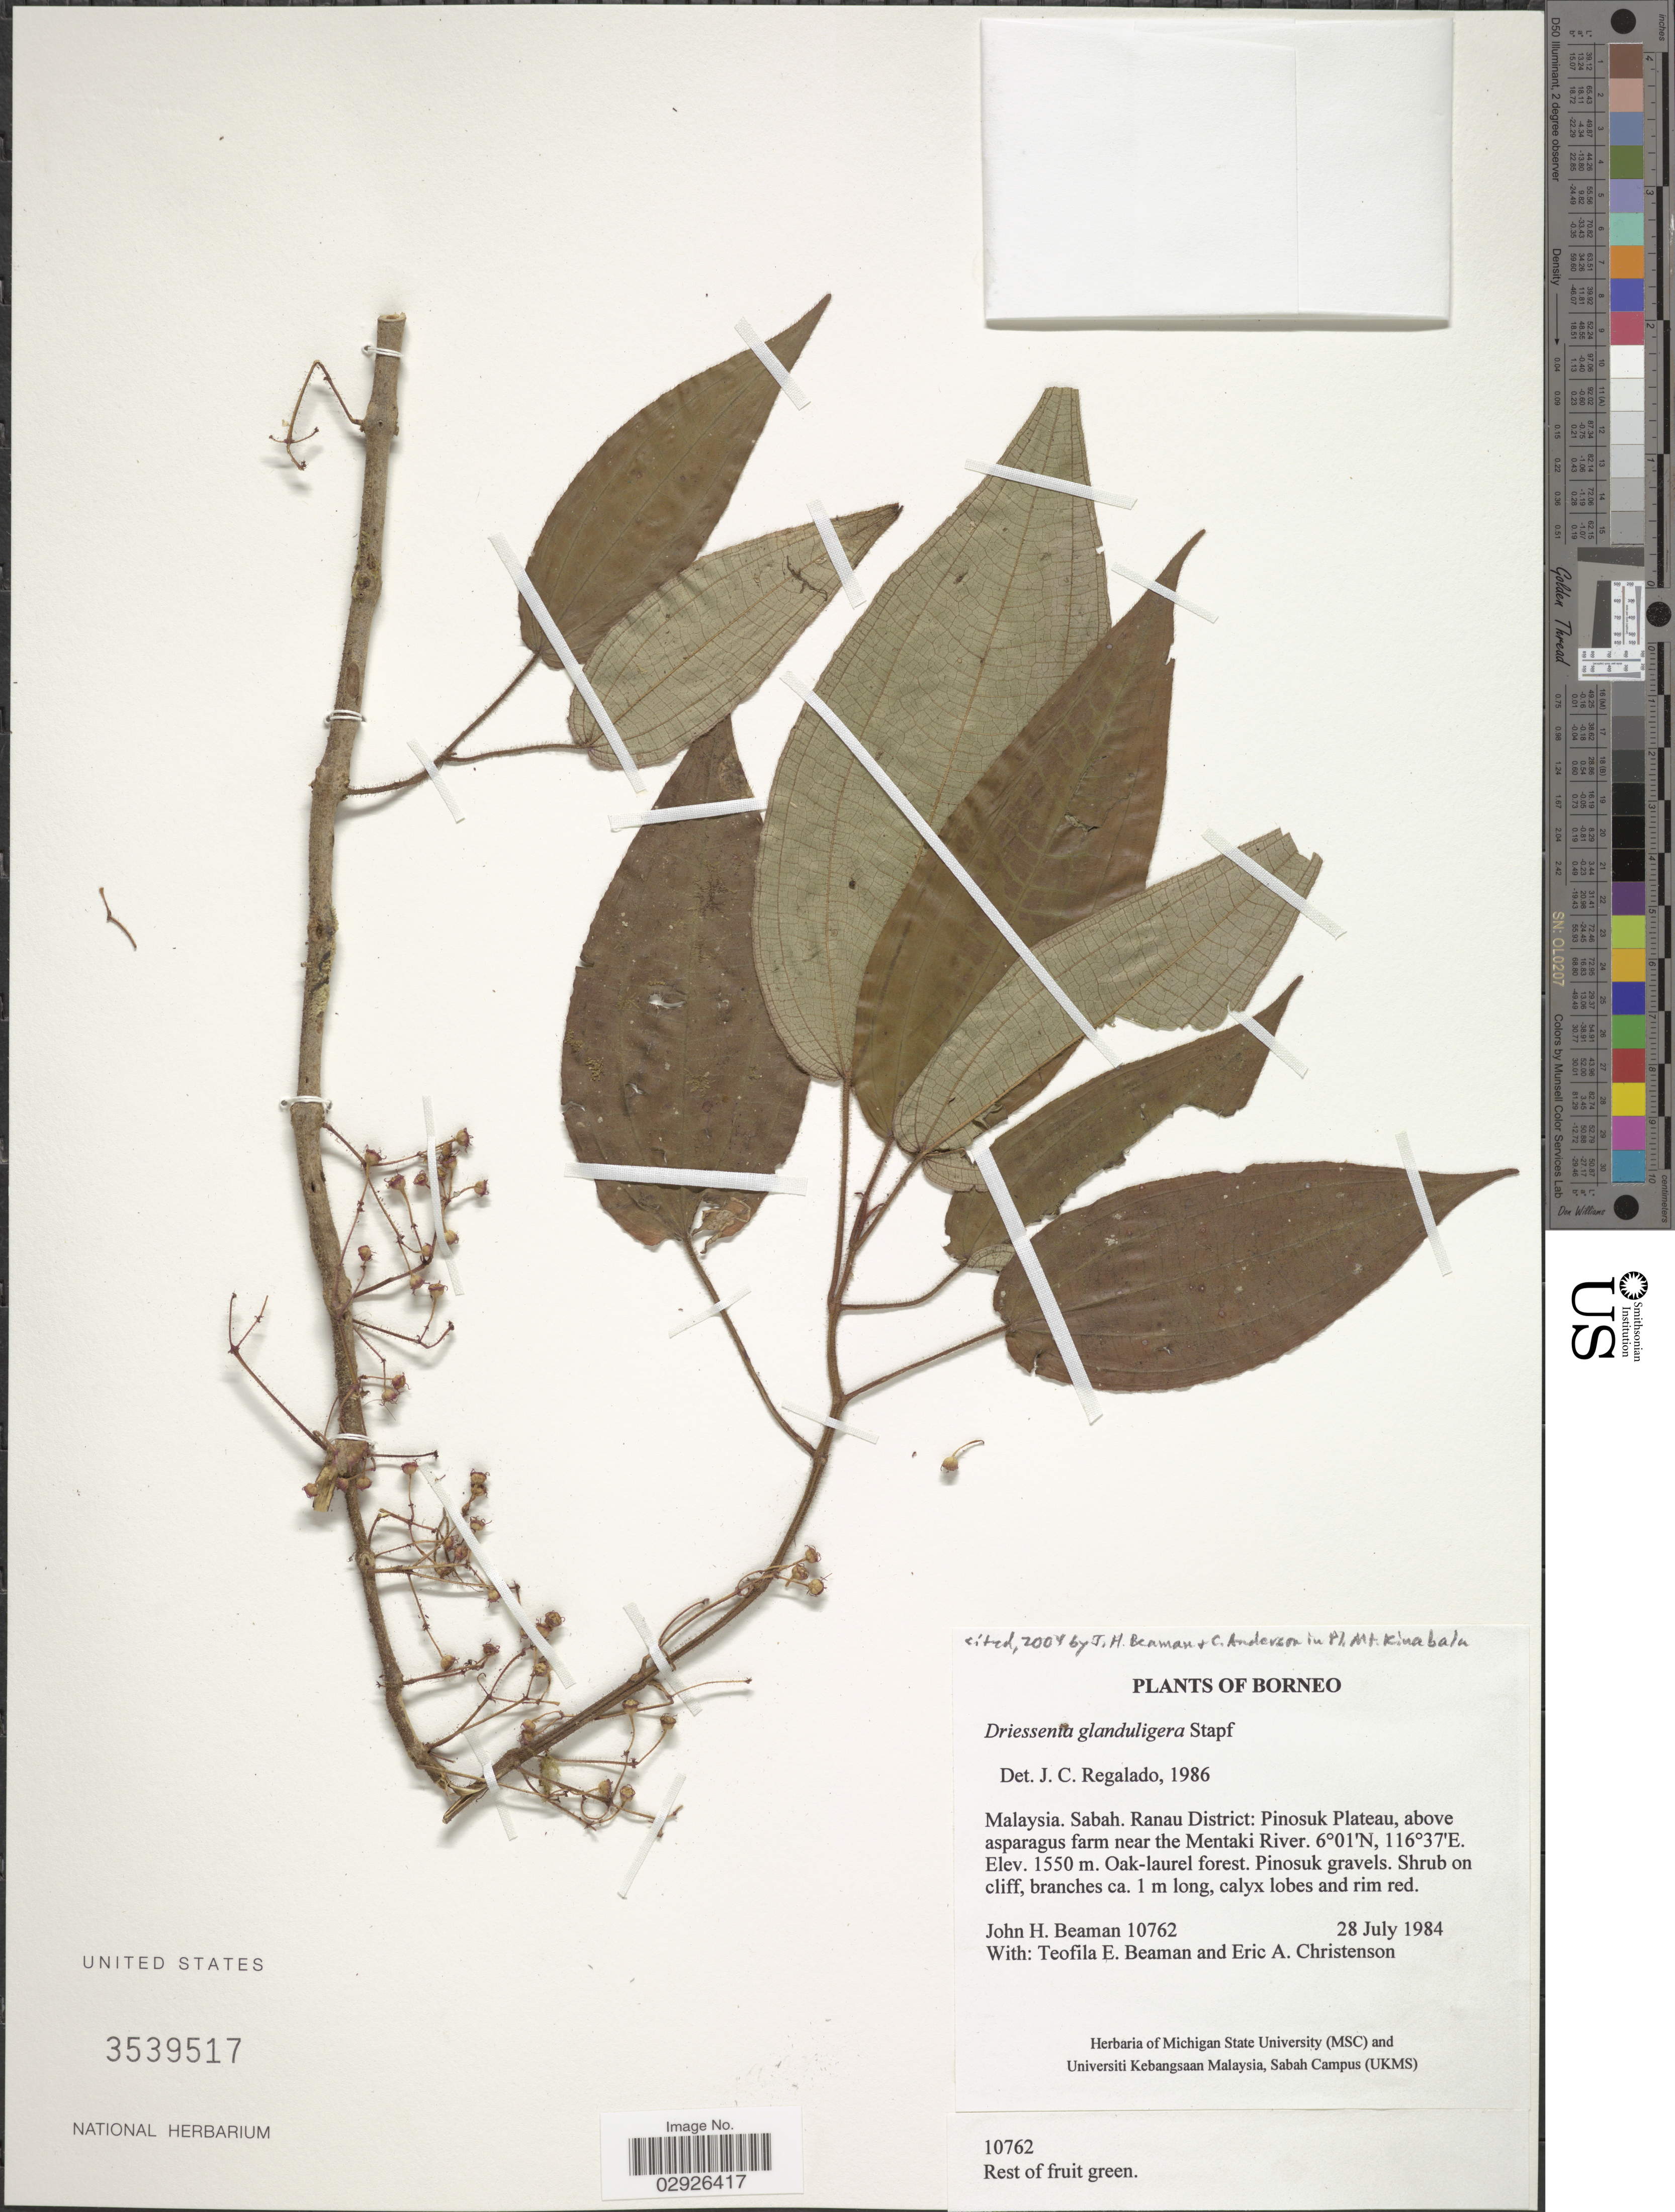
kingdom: Plantae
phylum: Tracheophyta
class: Magnoliopsida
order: Myrtales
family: Melastomataceae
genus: Driessenia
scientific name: Driessenia glanduligera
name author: Stapf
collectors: J. H. Beaman, T. E. Beaman & E. A. Christenson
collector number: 10762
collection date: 1984-07-28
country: Malaysia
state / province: Sabah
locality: Borneo, Ranau District: Pinosuk Plateau, above asparagus farm near the Mentaki River.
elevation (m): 1550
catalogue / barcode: US 3539517